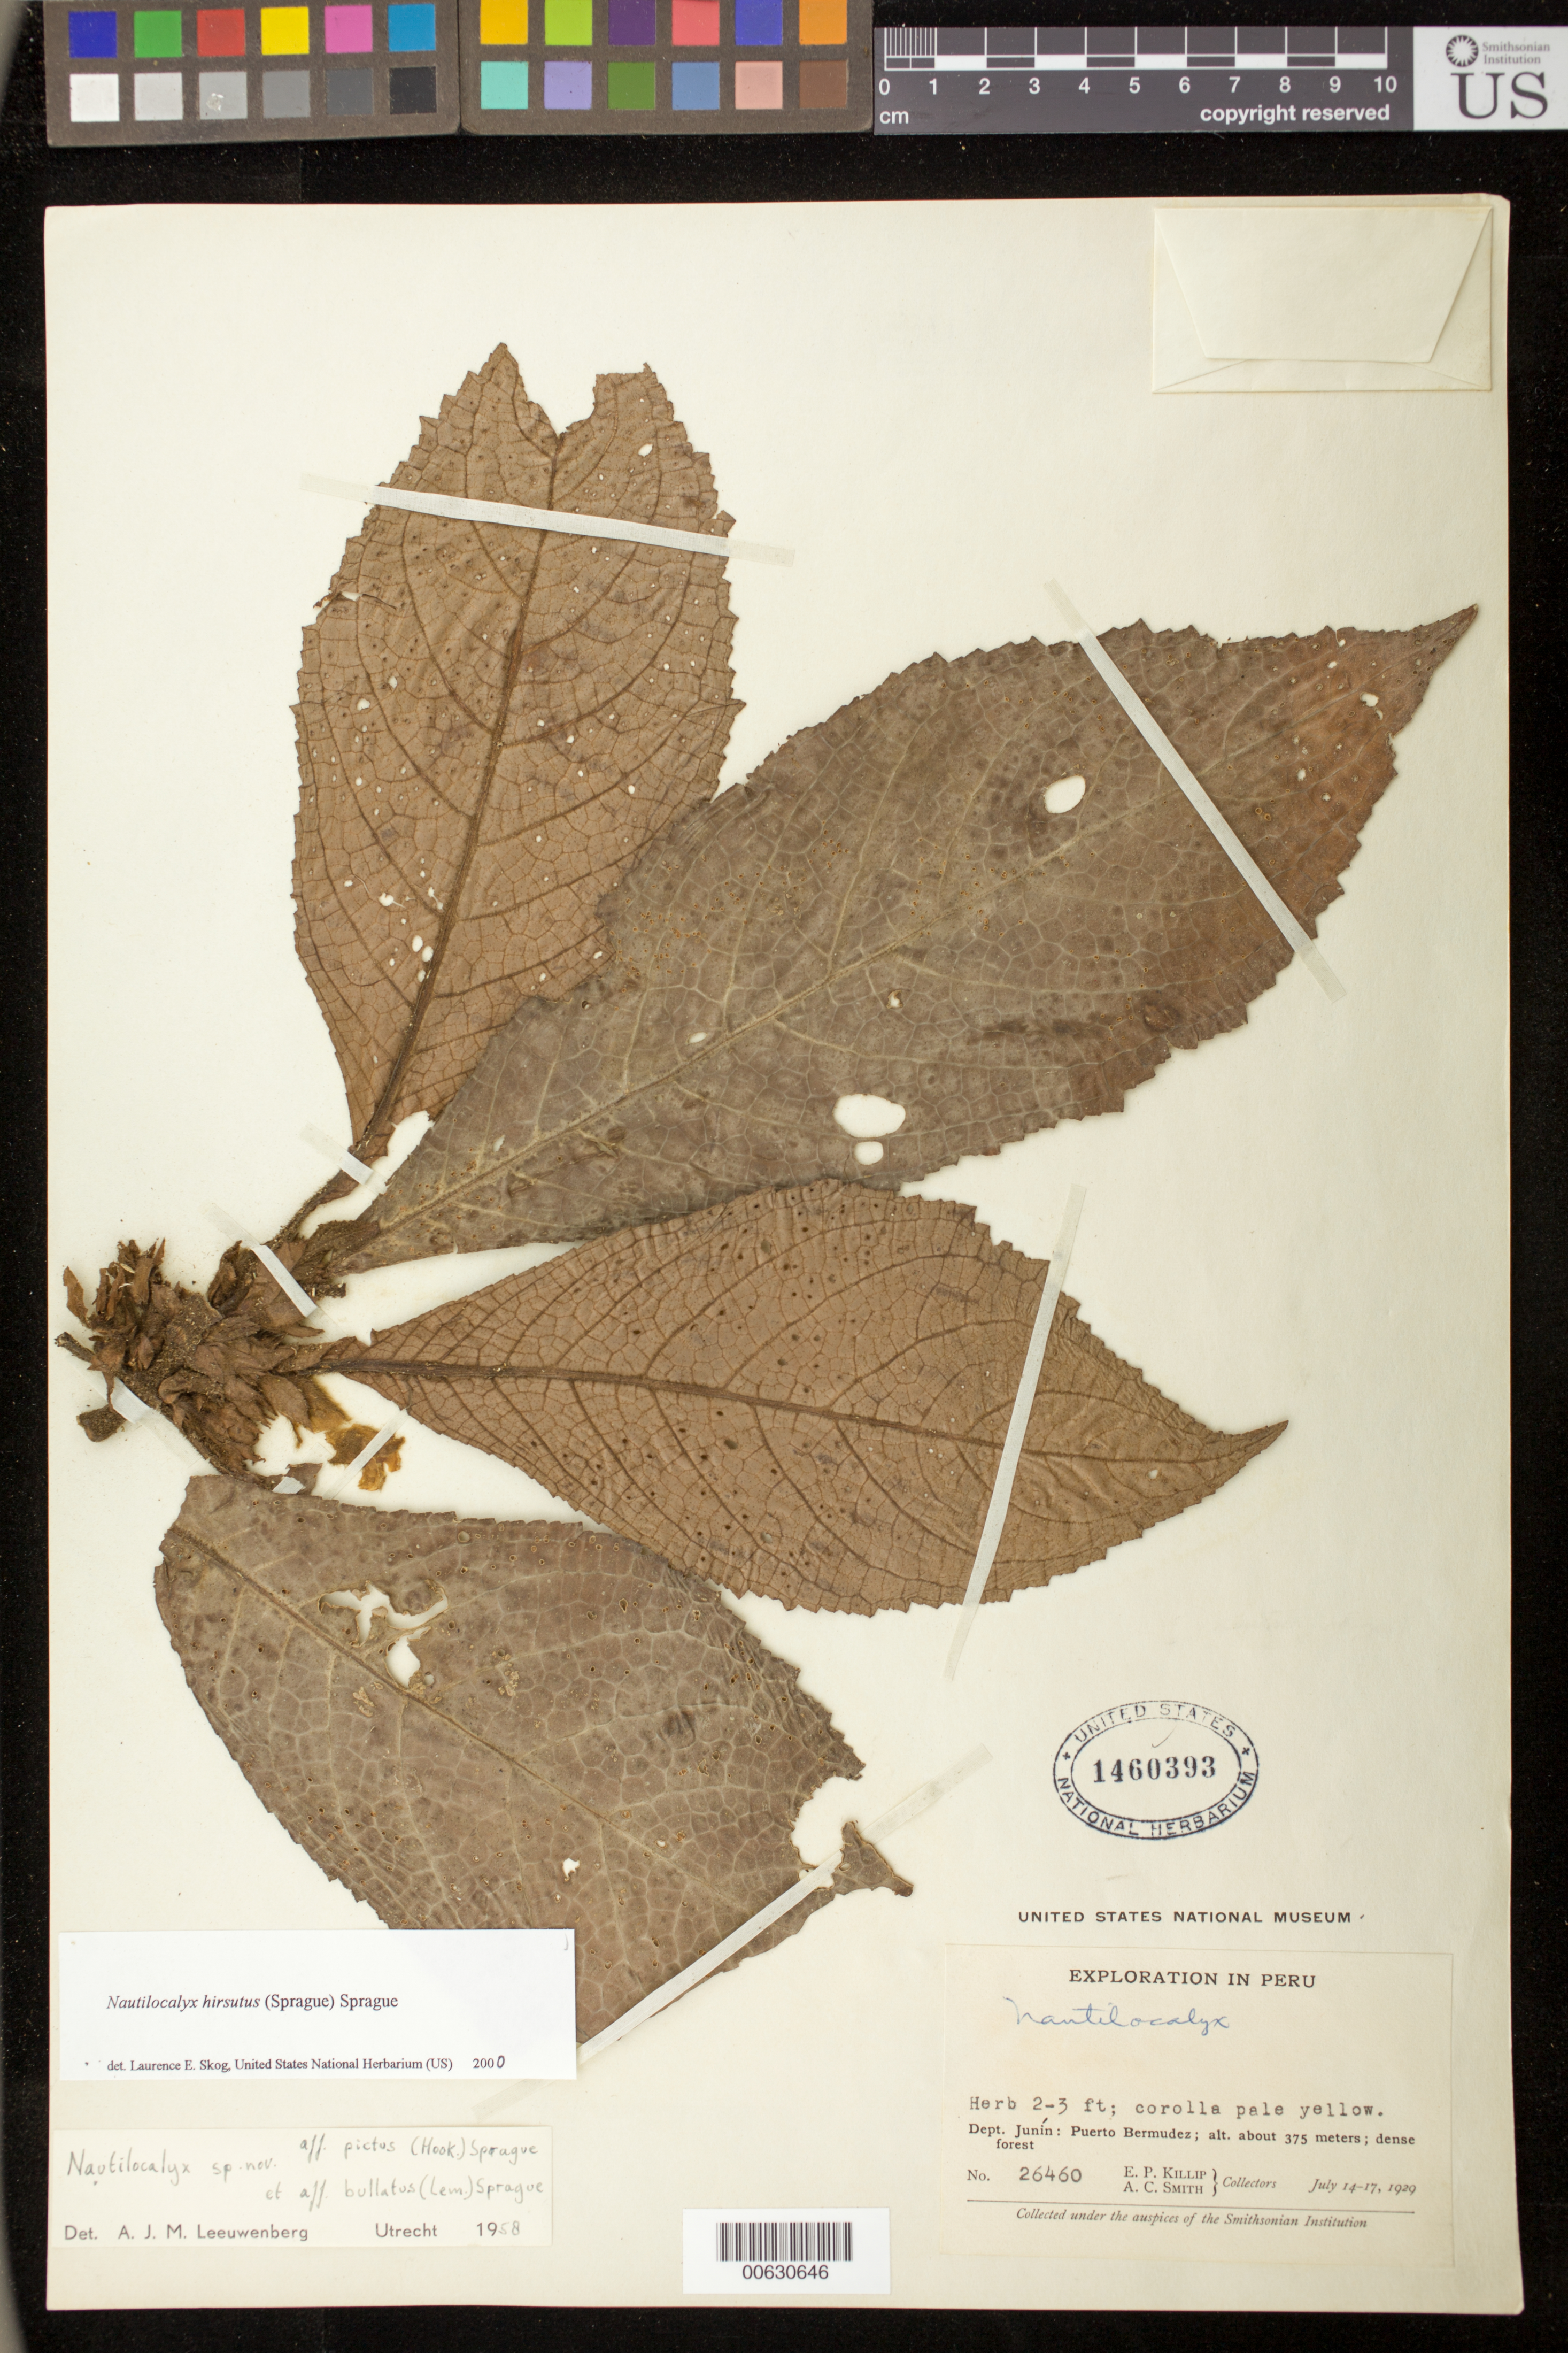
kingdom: Plantae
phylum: Tracheophyta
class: Magnoliopsida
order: Lamiales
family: Gesneriaceae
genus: Nautilocalyx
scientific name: Nautilocalyx hirsutus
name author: (Sprague) Sprague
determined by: Skog, Laurence E.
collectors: E. P. Killip & A. C. Smith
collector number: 26460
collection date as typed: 14-17 Jul 1929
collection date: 1929-07-14/1929-07-17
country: Peru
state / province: Junín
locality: Puerto Bermudez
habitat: Dense forest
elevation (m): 375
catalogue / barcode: US 1460393